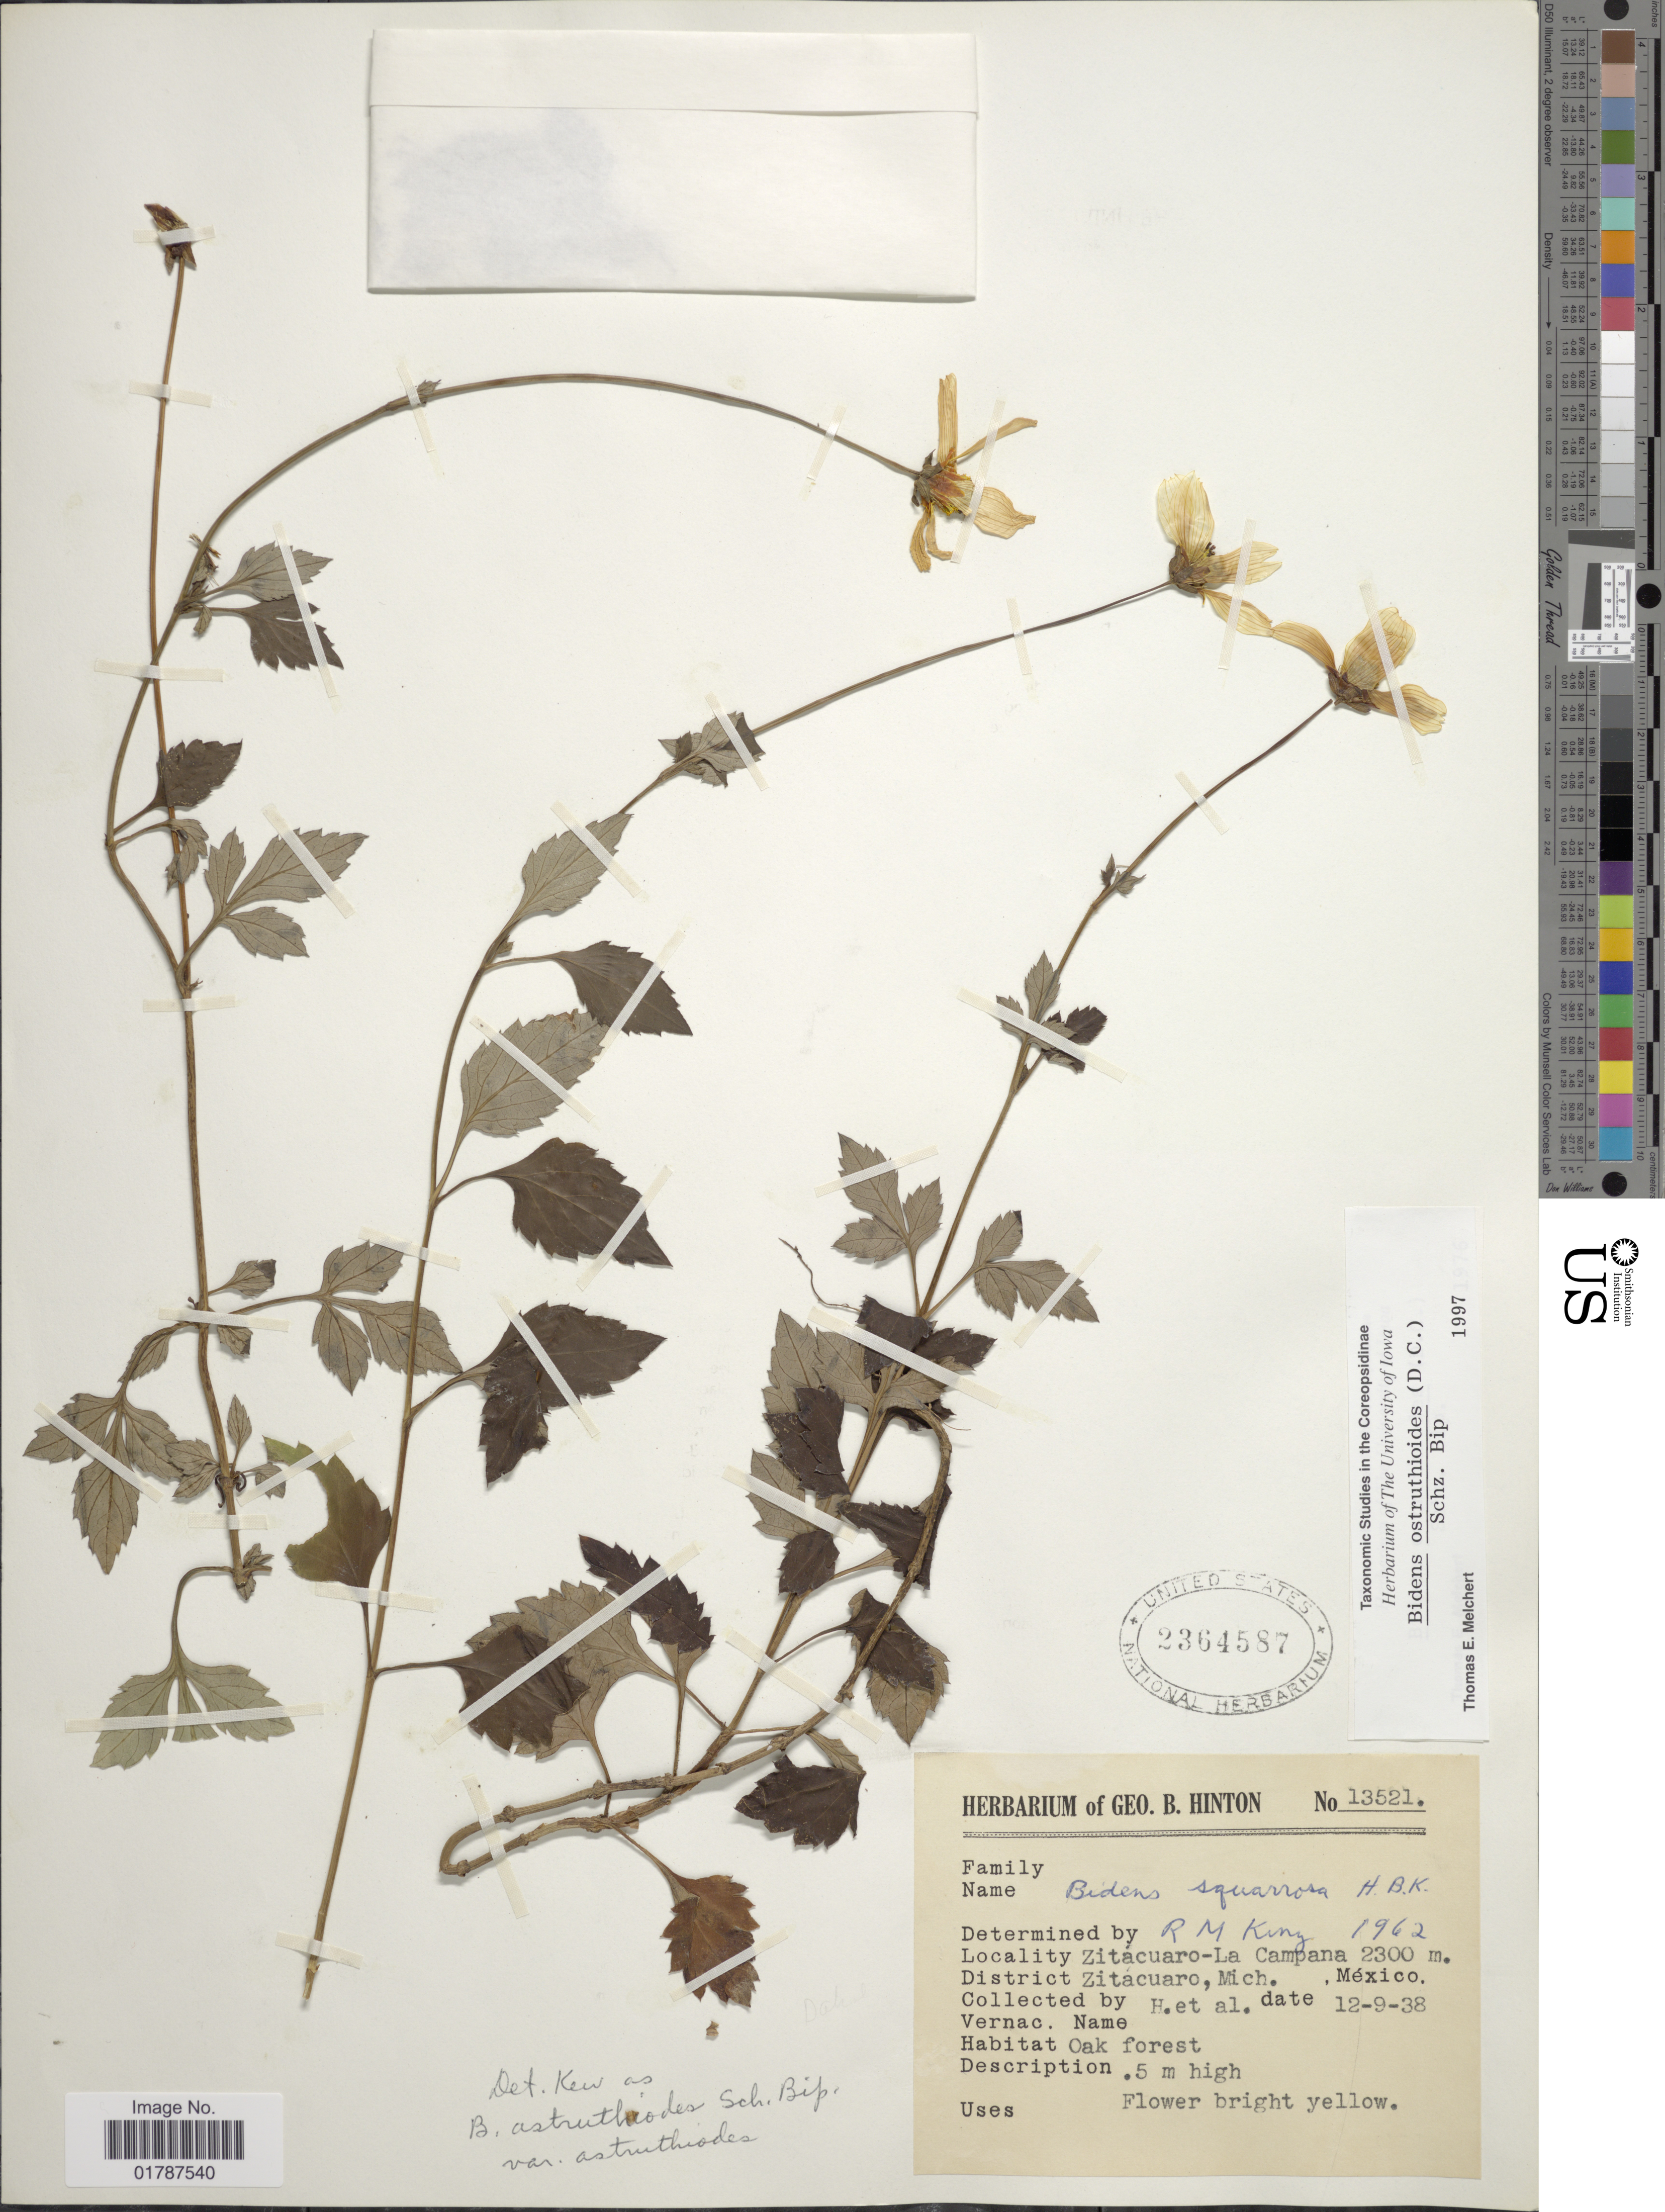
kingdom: Plantae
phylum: Tracheophyta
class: Magnoliopsida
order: Asterales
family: Asteraceae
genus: Bidens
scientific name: Bidens ostruthioides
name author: (DC.) Sch. Bip.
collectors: G. B. Hinton & et al.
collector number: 13521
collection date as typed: Transcribed d/m/y: 9/12/38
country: Mexico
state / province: Michoacán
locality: Zitacuaro- La Campana, District Zitacuaro, Mich., Mexico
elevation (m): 2300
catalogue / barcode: US 2364587